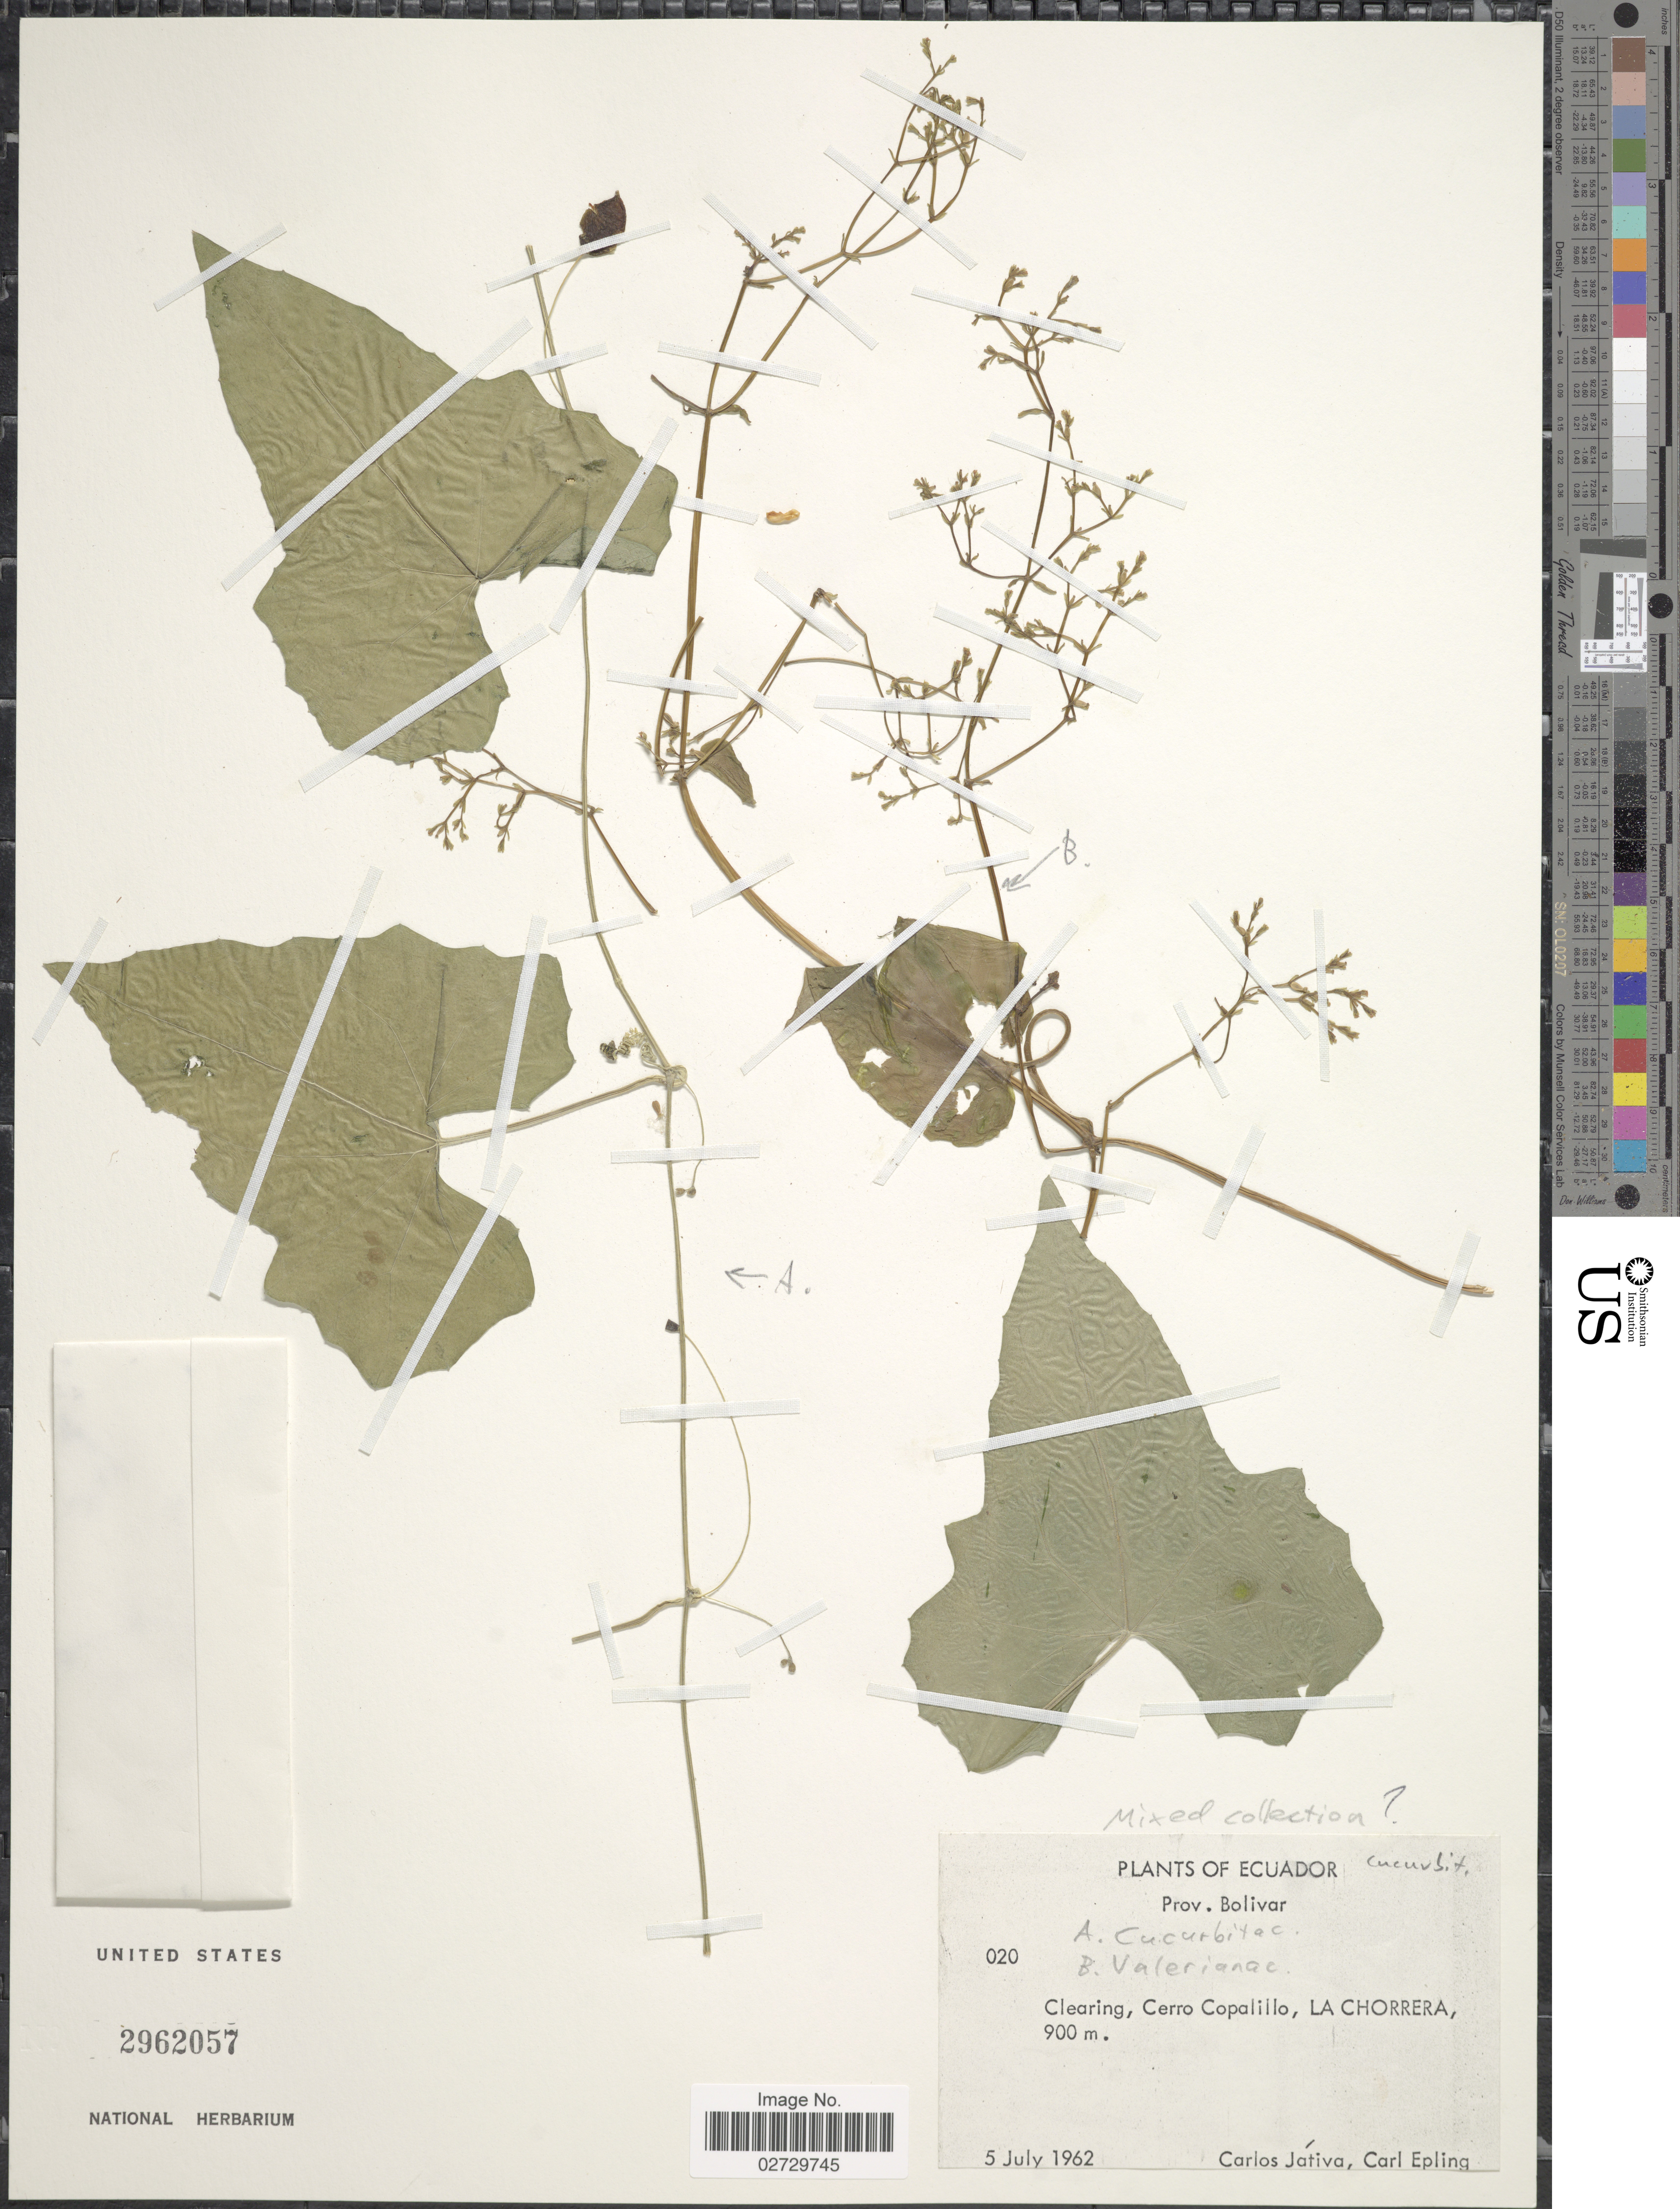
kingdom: Plantae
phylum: Tracheophyta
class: Magnoliopsida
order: Cucurbitales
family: Cucurbitaceae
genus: Melothria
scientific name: Melothria sp.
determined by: Nee, Michael H.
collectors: C. D. Játiva & C. C. Epling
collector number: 020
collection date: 1962-07-05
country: Ecuador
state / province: Bolívar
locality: Prov. Bolivar. Cerro Copalillo, La Chorrera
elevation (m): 900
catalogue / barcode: US 2962057